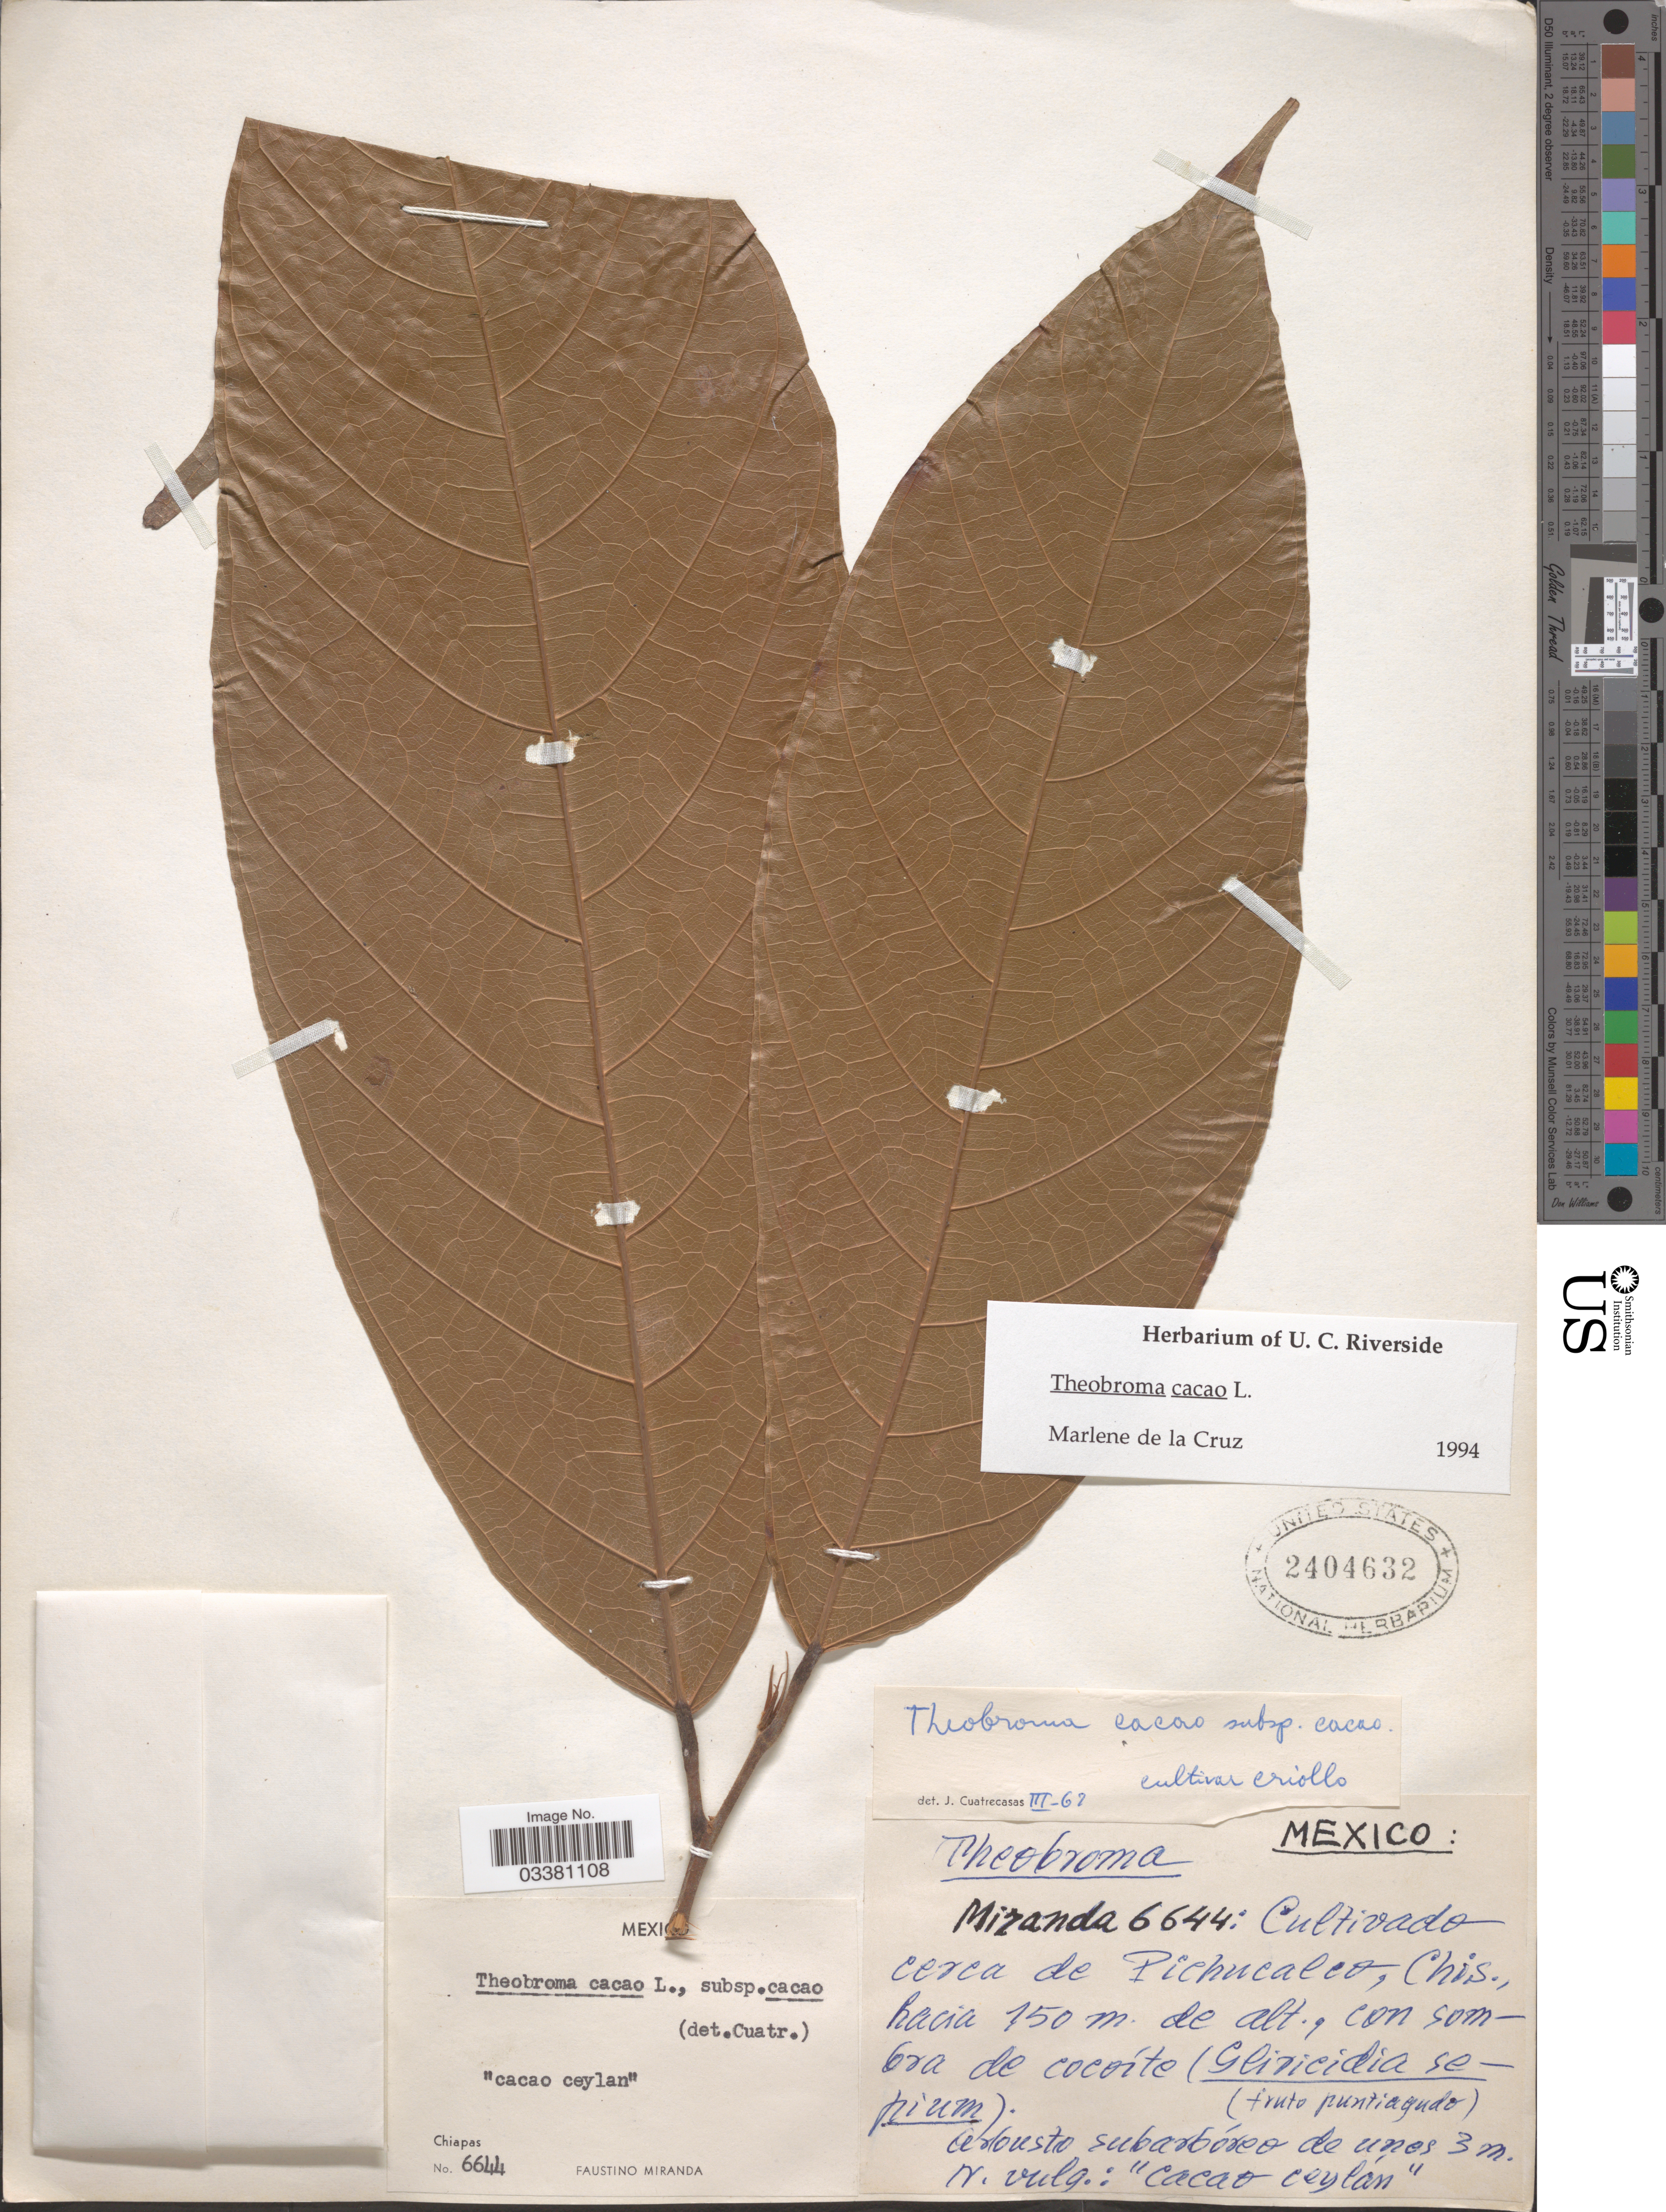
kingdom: Plantae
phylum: Tracheophyta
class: Magnoliopsida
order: Malvales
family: Malvaceae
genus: Theobroma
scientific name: Theobroma cacao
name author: L.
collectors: F. Miranda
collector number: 6644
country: Mexico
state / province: Chiapas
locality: Cerca de Pichucaleo.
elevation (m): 150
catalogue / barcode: US 2404632